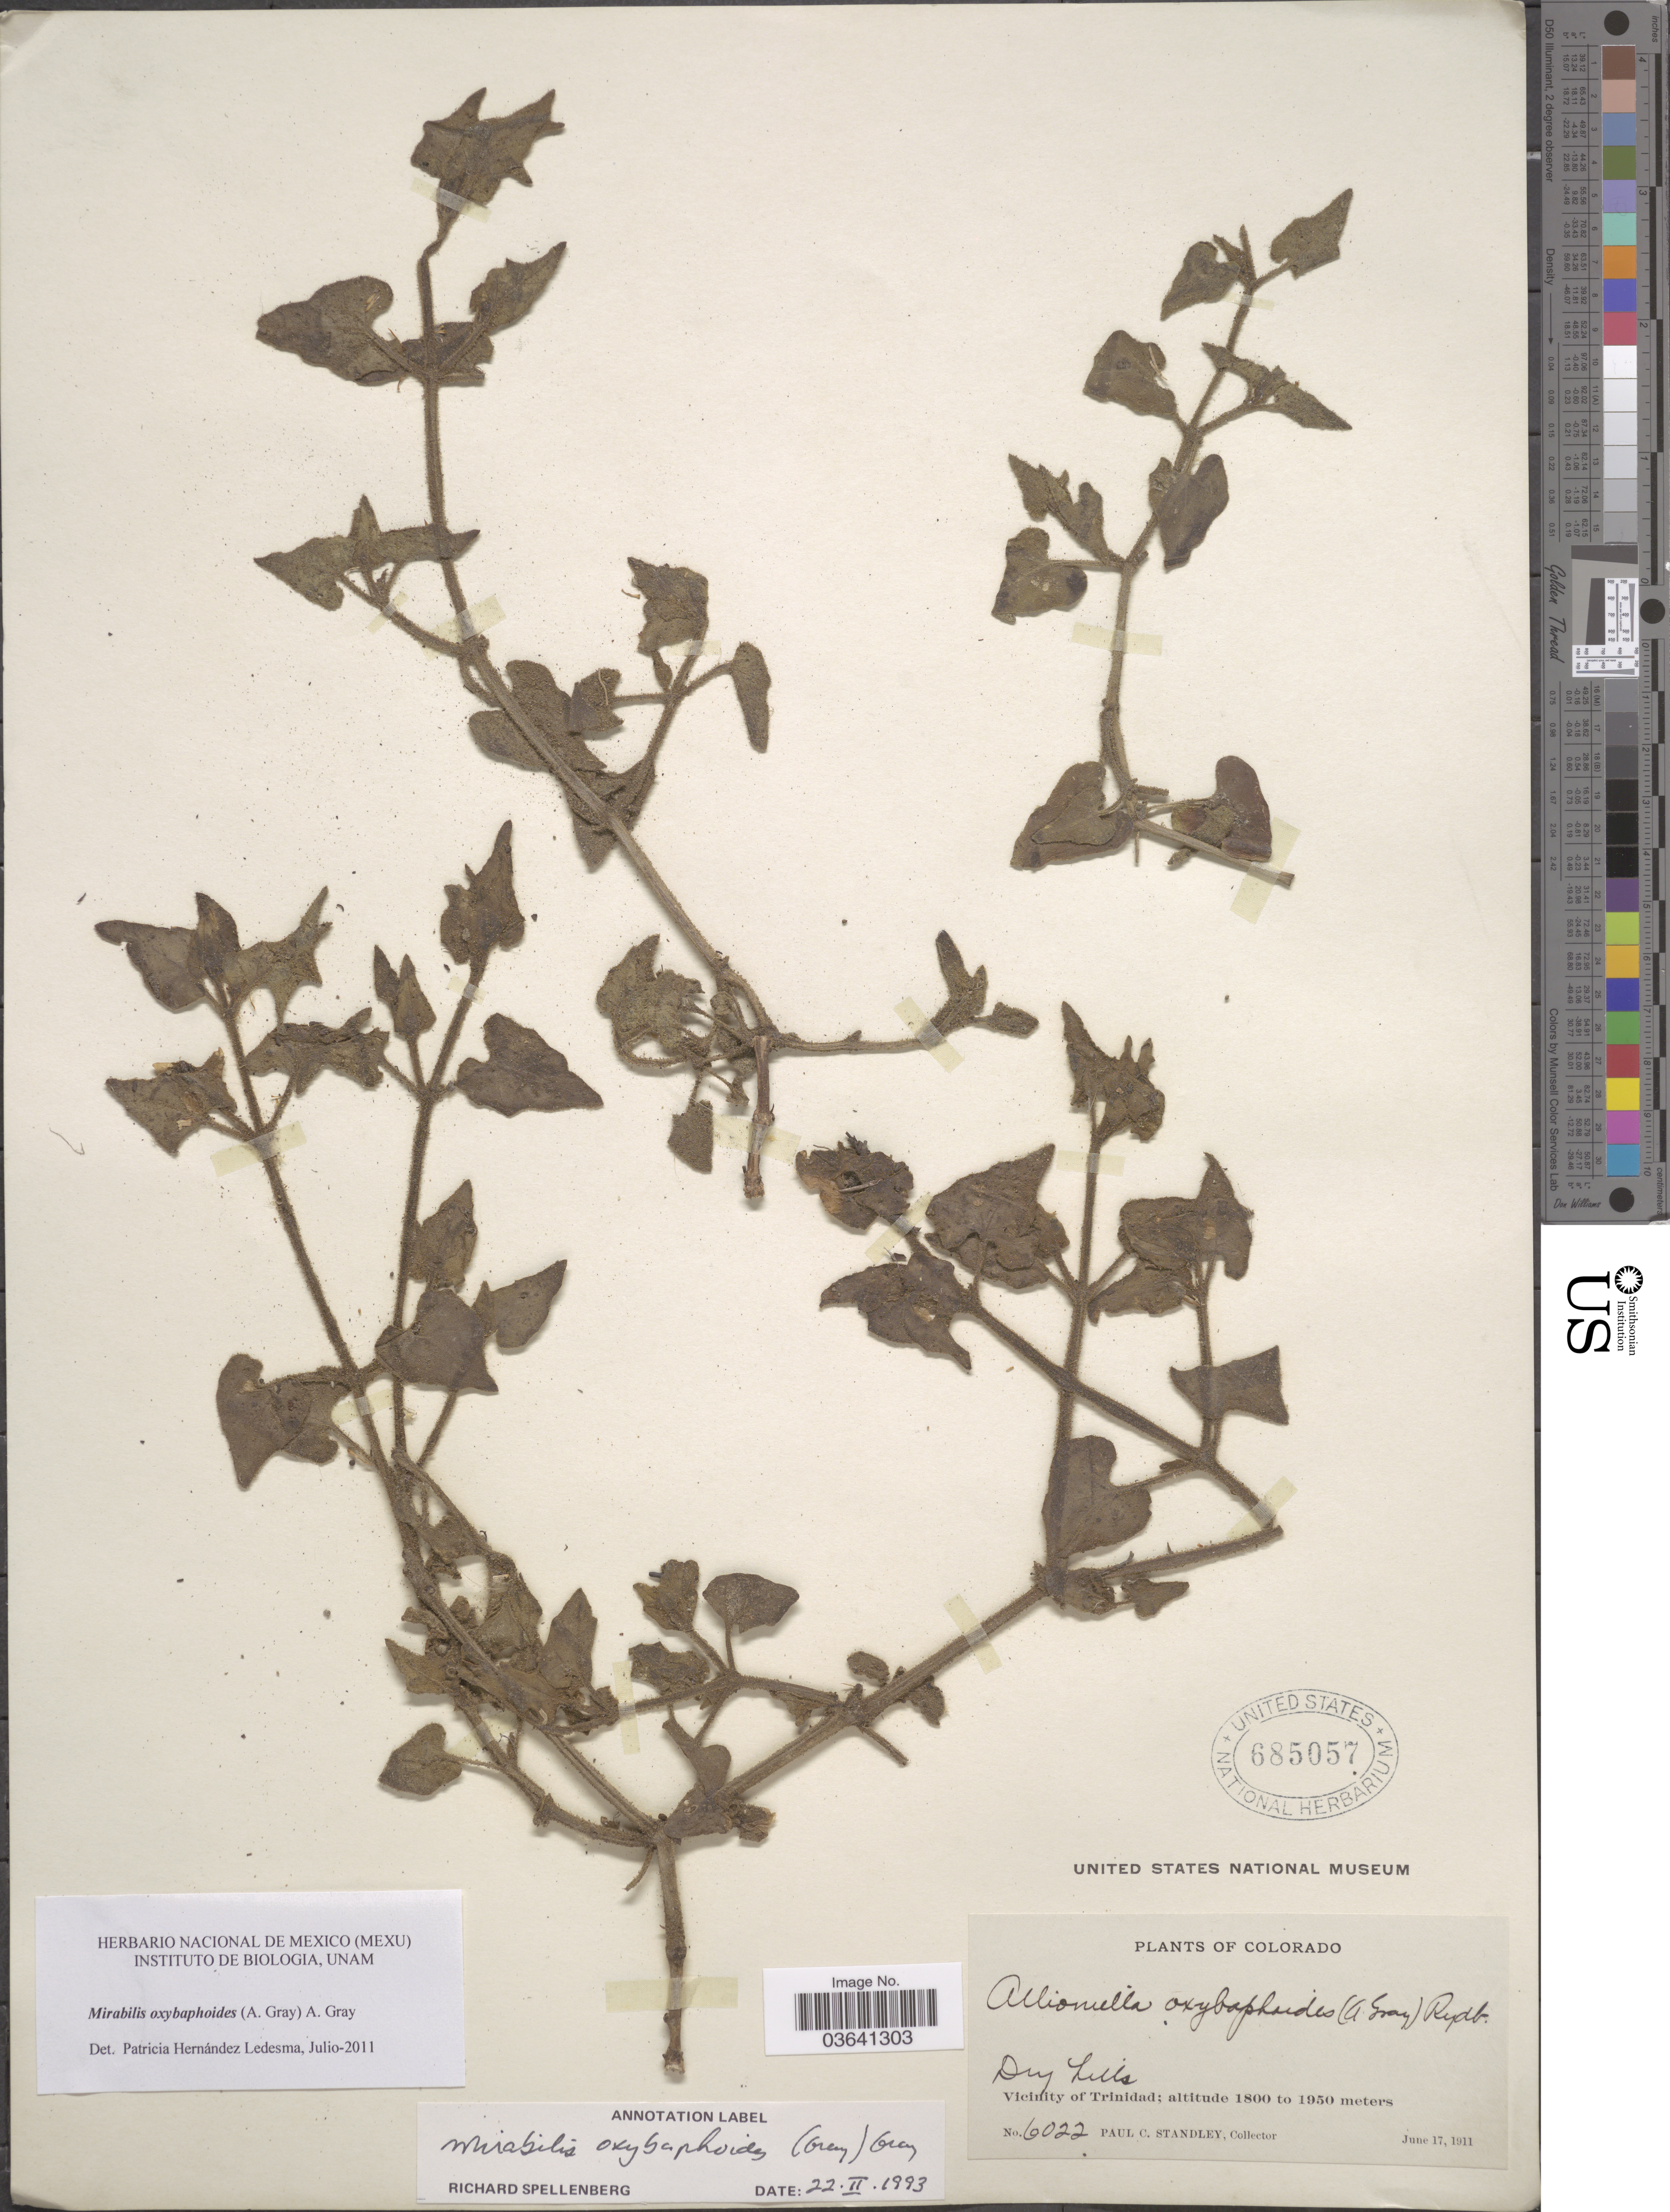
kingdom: Plantae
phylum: Tracheophyta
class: Magnoliopsida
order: Caryophyllales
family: Nyctaginaceae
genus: Mirabilis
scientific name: Mirabilis oxybaphoides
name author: (A. Gray) A. Gray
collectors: P. C. Standley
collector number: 6022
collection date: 1911-06-17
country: United States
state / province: Colorado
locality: Vicinity of Trinidad.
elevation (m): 1800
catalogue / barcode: US 685057